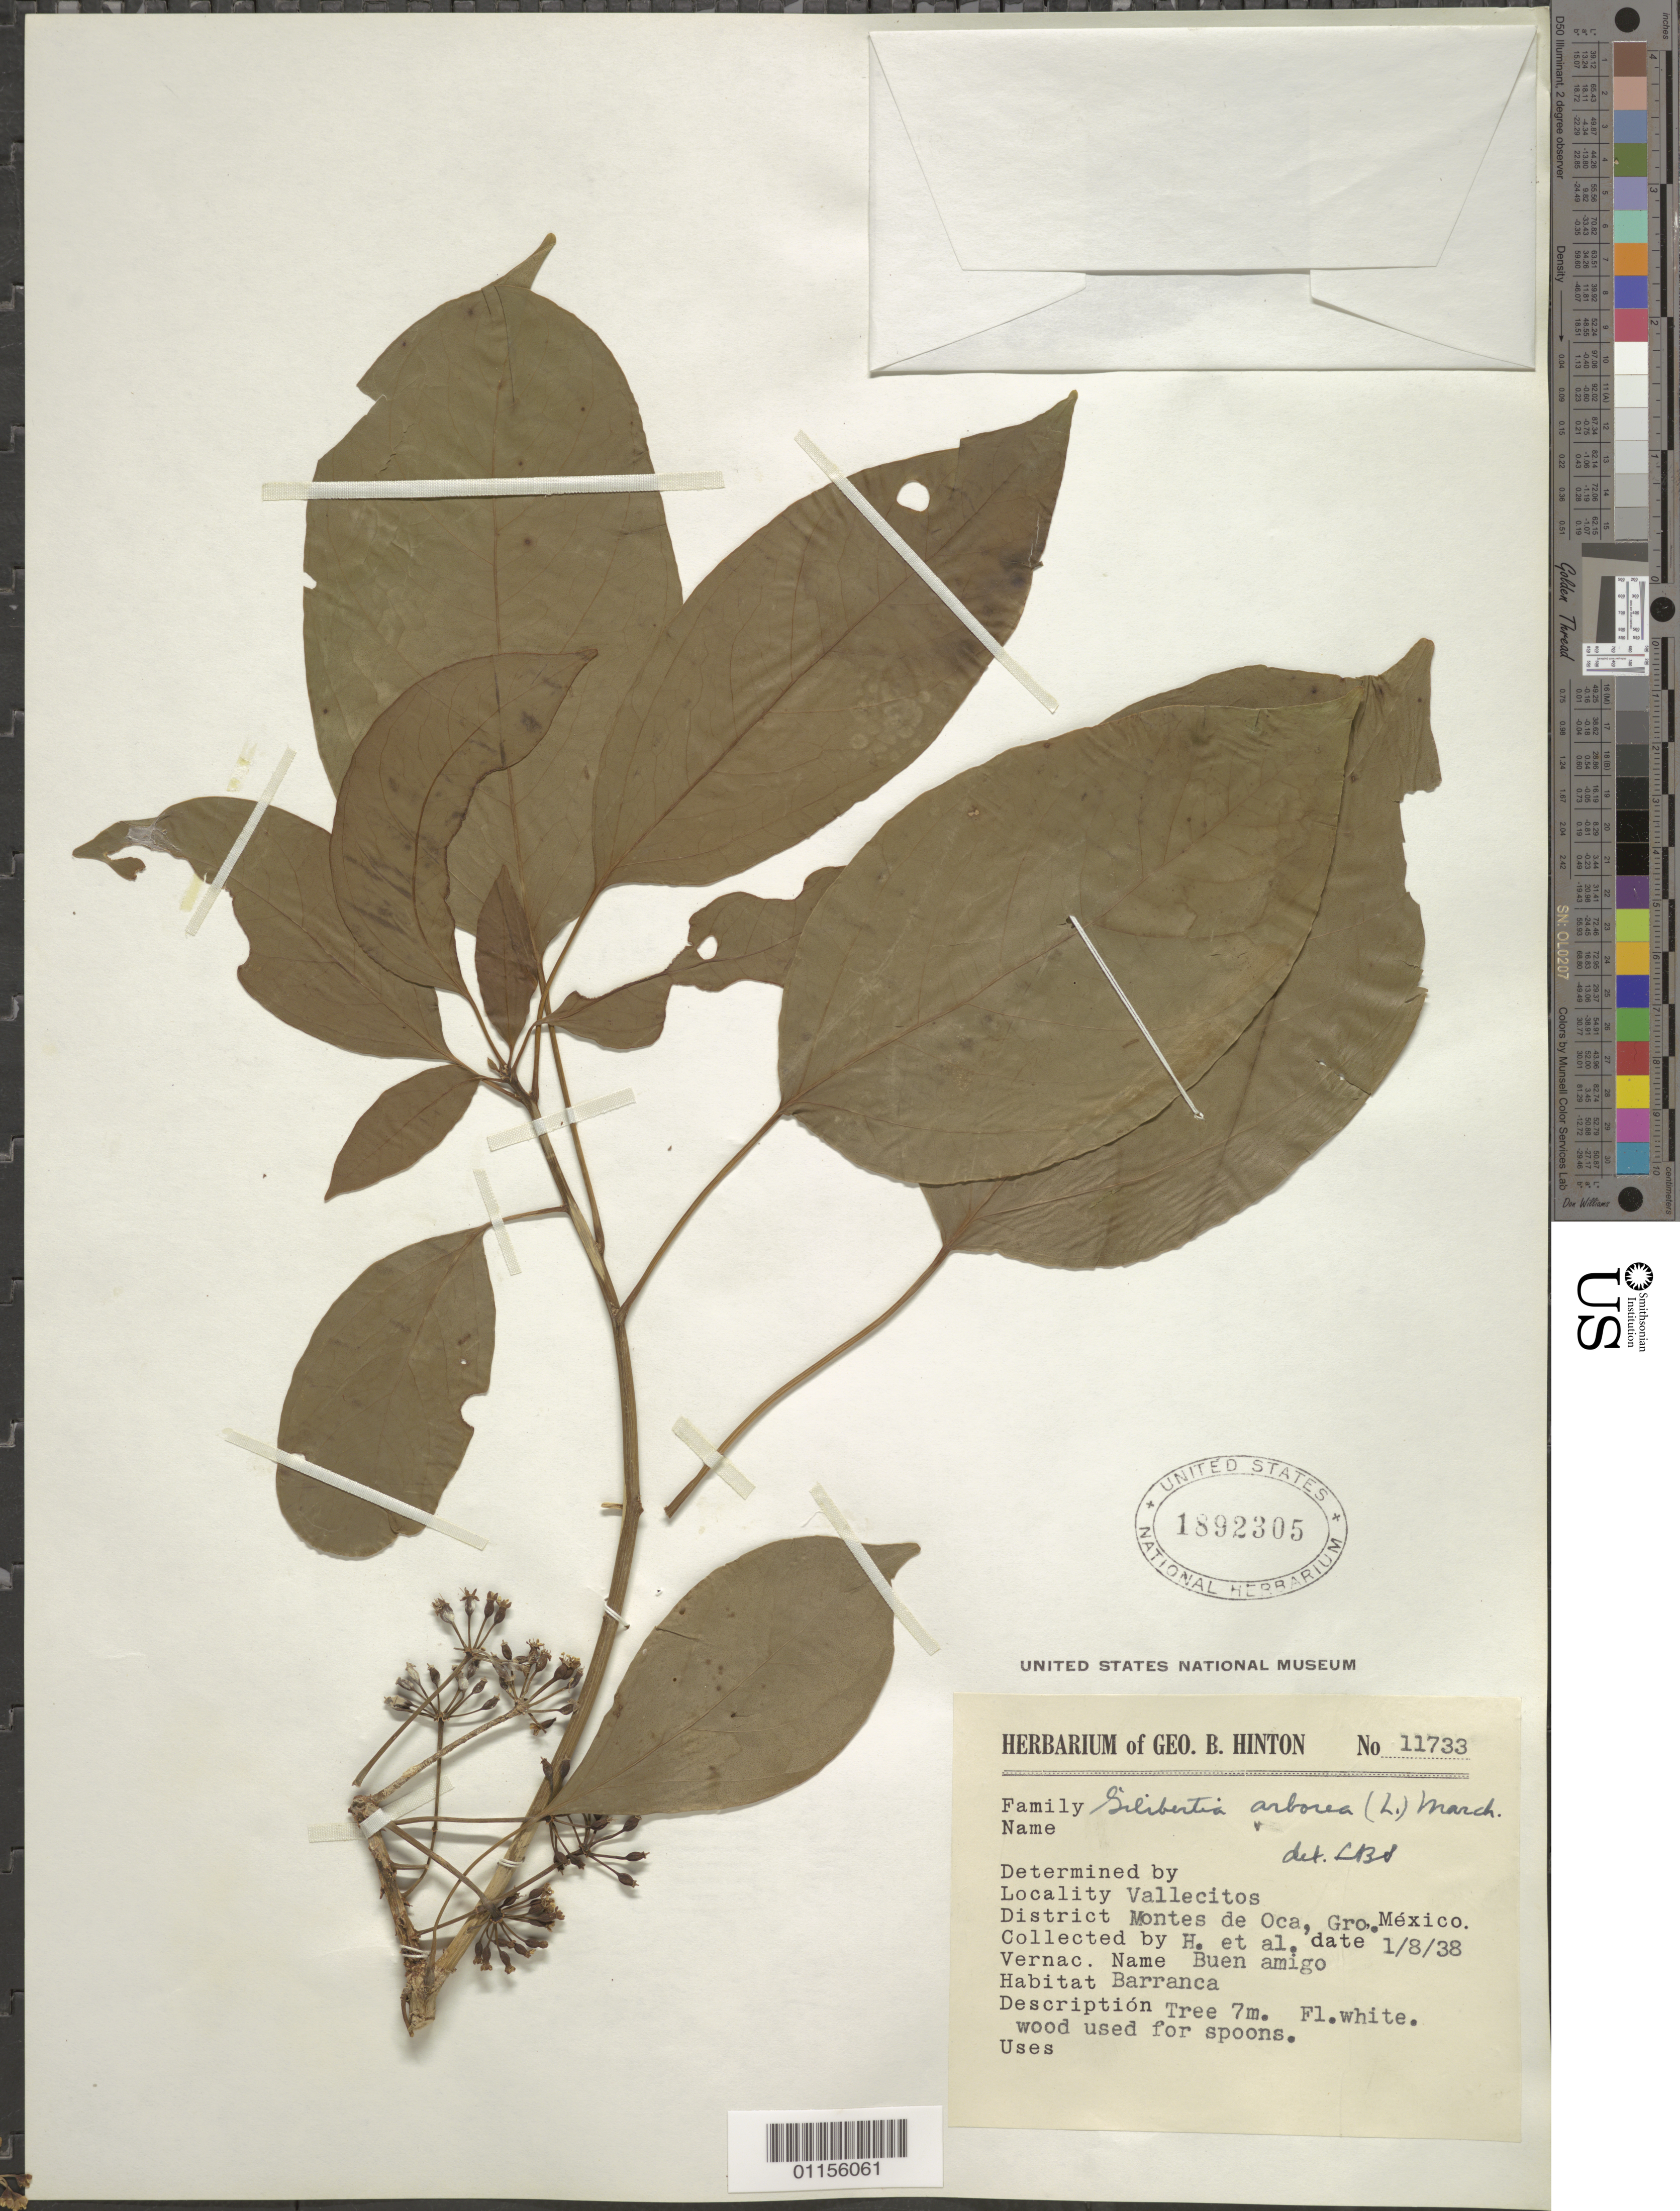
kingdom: Plantae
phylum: Tracheophyta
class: Magnoliopsida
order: Apiales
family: Araliaceae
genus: Dendropanax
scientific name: Dendropanax arboreus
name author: (L.) Decne. & Planch.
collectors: G. B. Hinton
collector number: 11733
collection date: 1938-01-08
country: Mexico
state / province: Guerrero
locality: Mt Oca. Vallecitos.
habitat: Tree.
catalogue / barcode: US 1892305